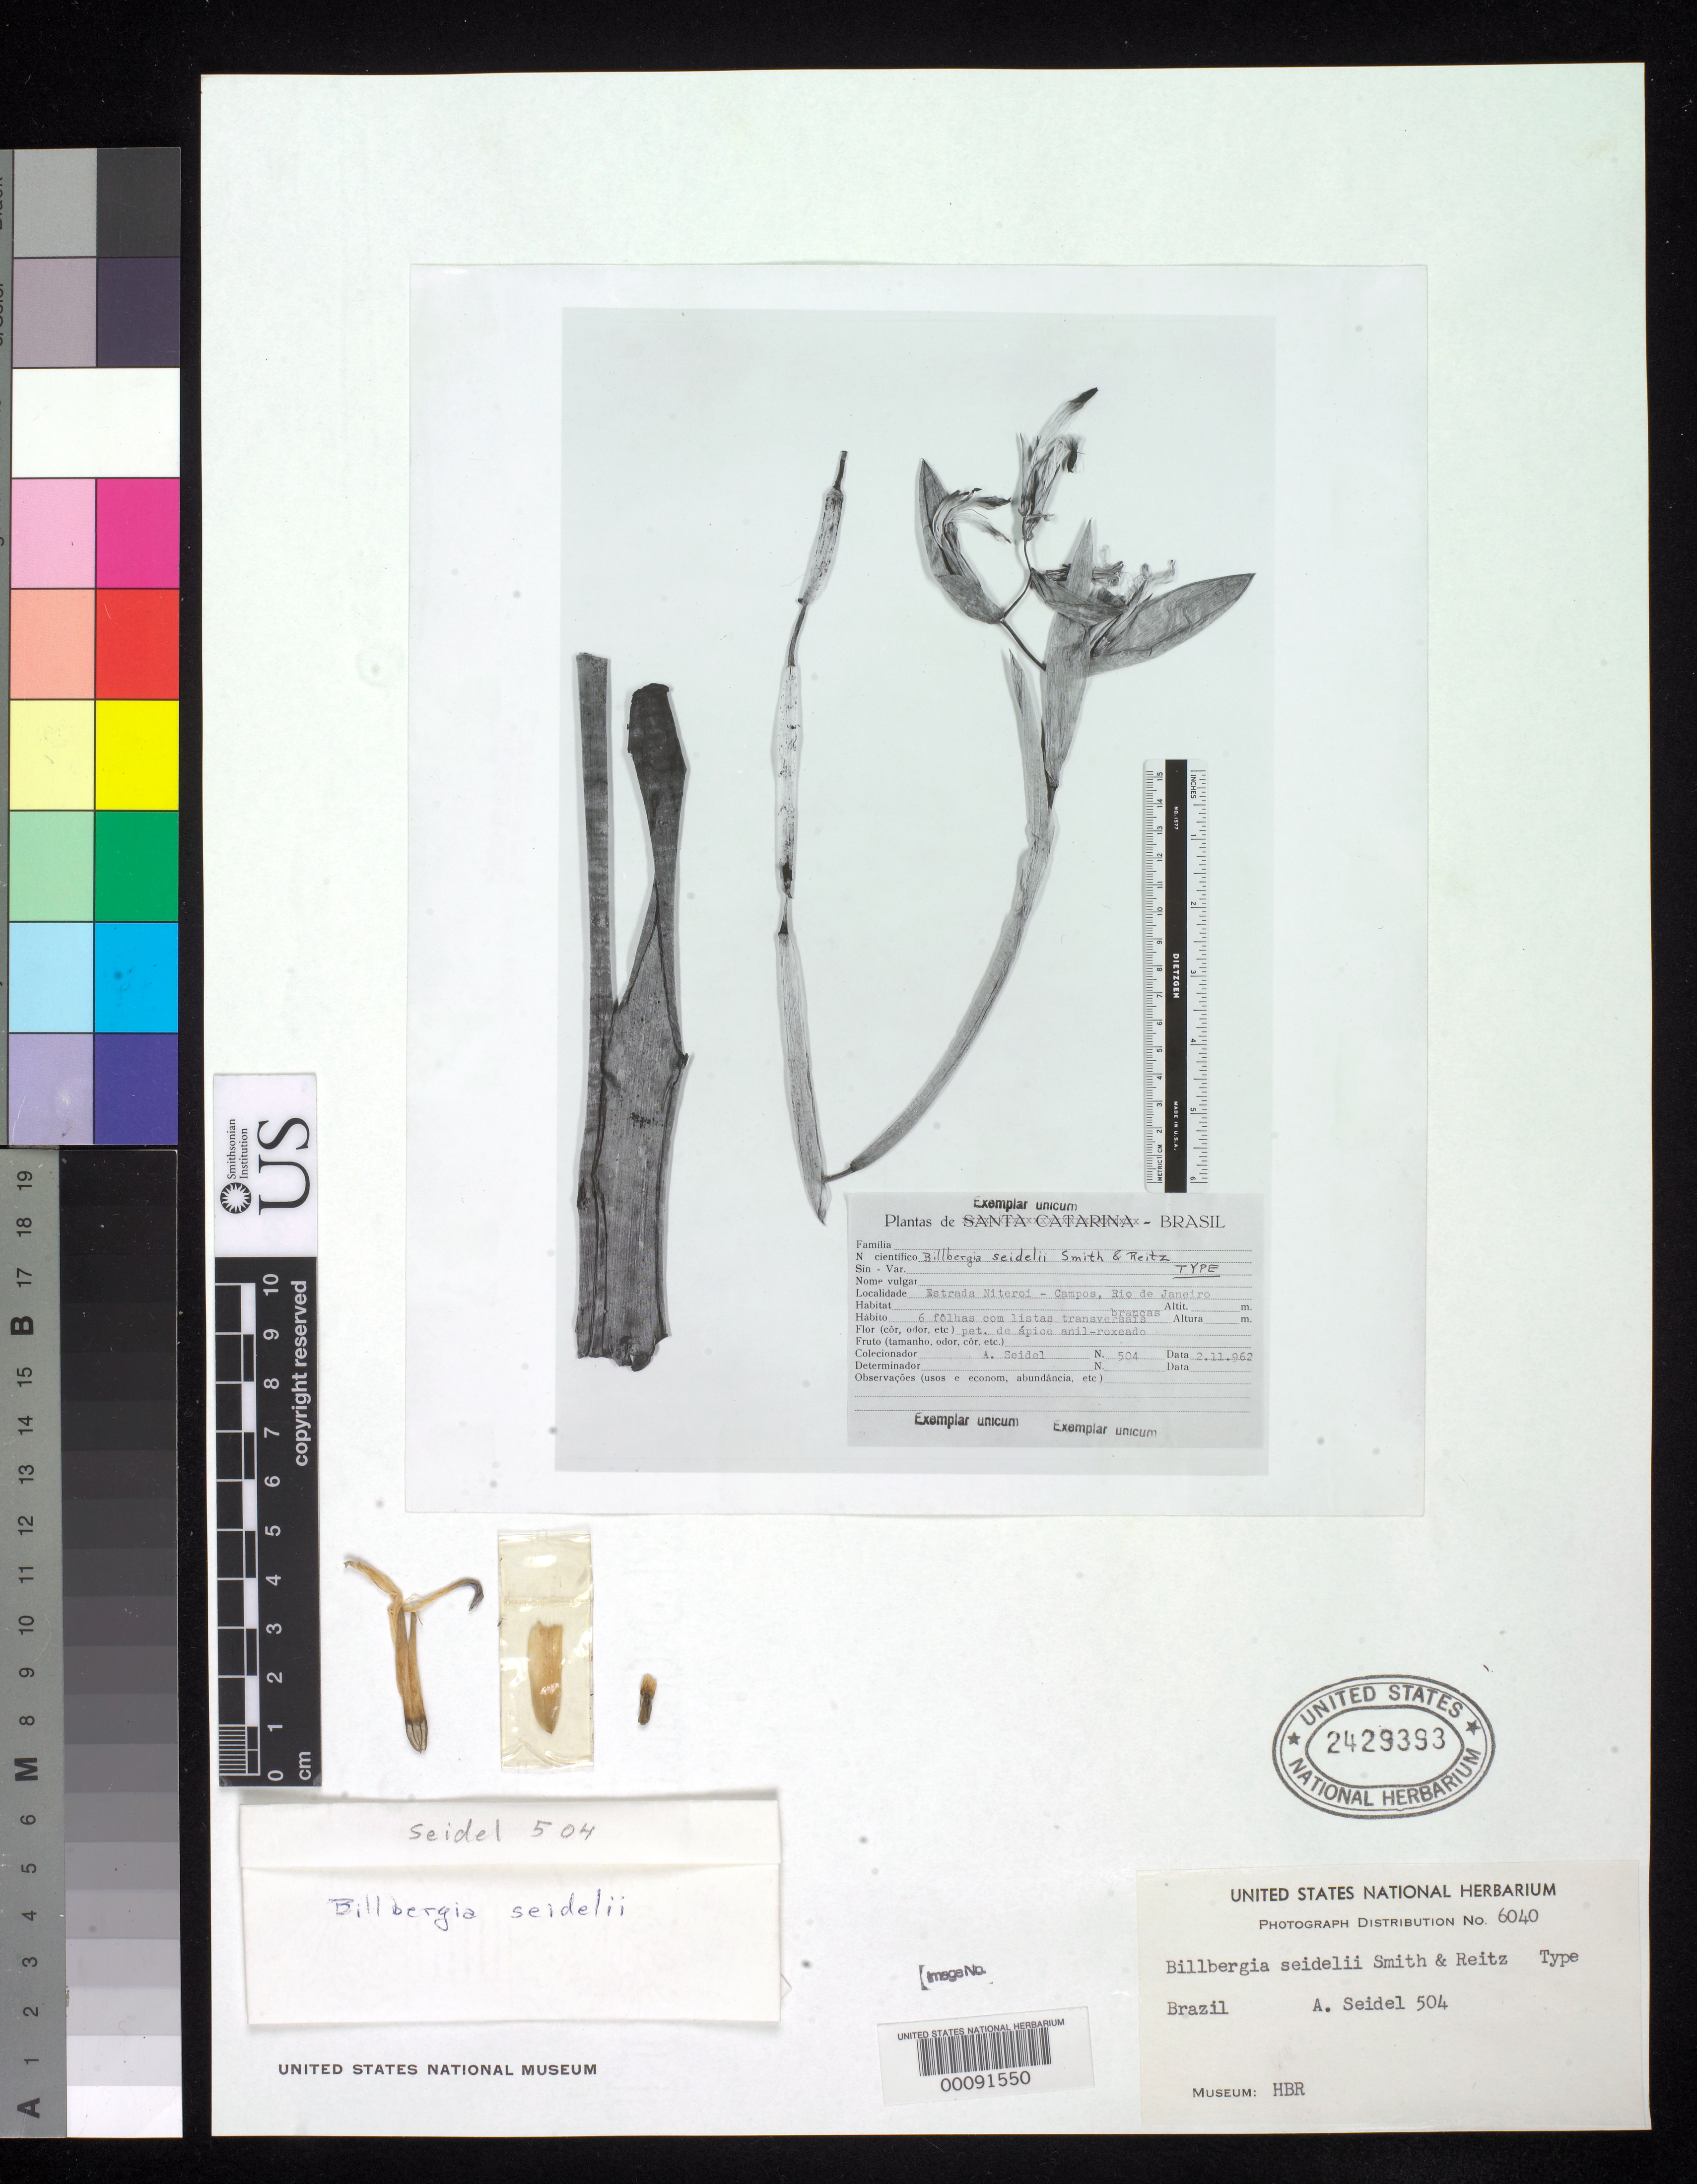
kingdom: Plantae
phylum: Tracheophyta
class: Liliopsida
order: Poales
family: Bromeliaceae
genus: Billbergia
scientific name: Billbergia seidelii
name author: L.B. Sm. & Reitz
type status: Type Fragment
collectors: A. Seidel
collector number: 504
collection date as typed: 02 Nov 1962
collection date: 1962-11-02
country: Brazil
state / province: Rio de Janeiro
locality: Niteroi to Campos.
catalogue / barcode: US 2429393